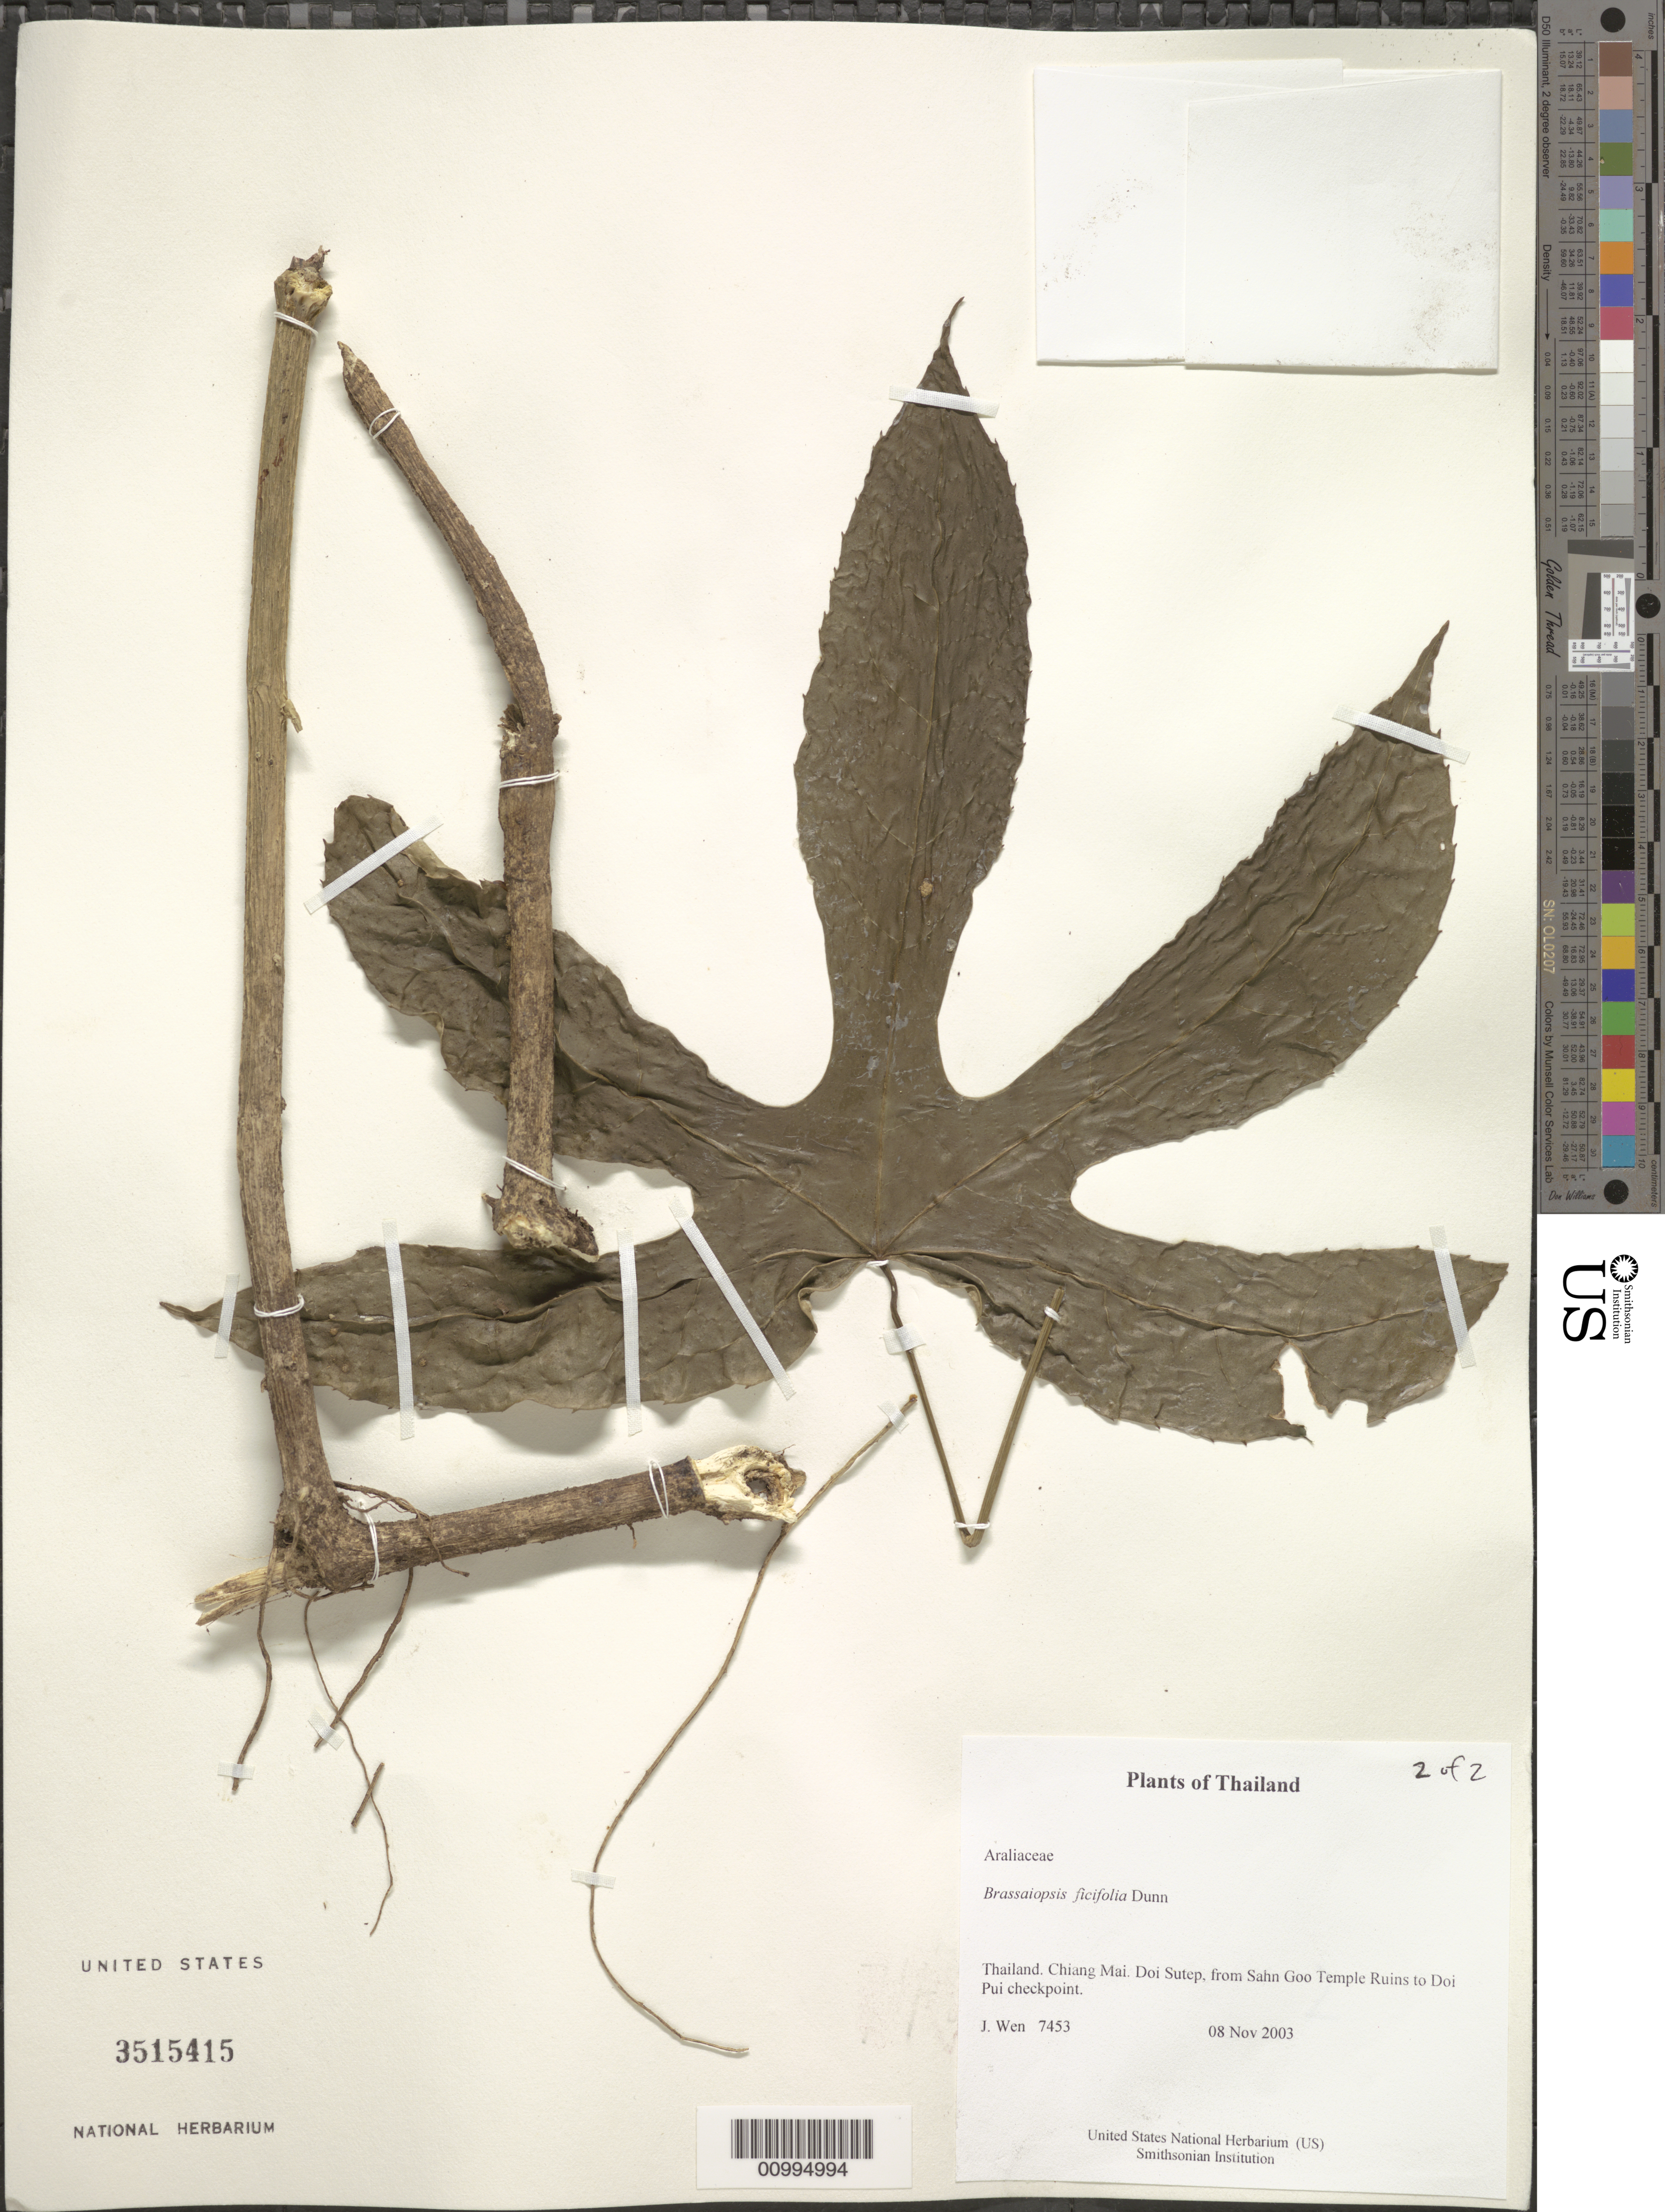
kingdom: Plantae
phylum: Tracheophyta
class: Magnoliopsida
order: Apiales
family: Araliaceae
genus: Brassaiopsis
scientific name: Brassaiopsis ficifolia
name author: Dunn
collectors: J. Wen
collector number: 7453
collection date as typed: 08 Nov 2003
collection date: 2003-11-08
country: Thailand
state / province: Chiang Mai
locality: Doi Sutep, from Sahn Goo Temple Ruins to Doi Pui checkpoint.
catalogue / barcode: US 3515415